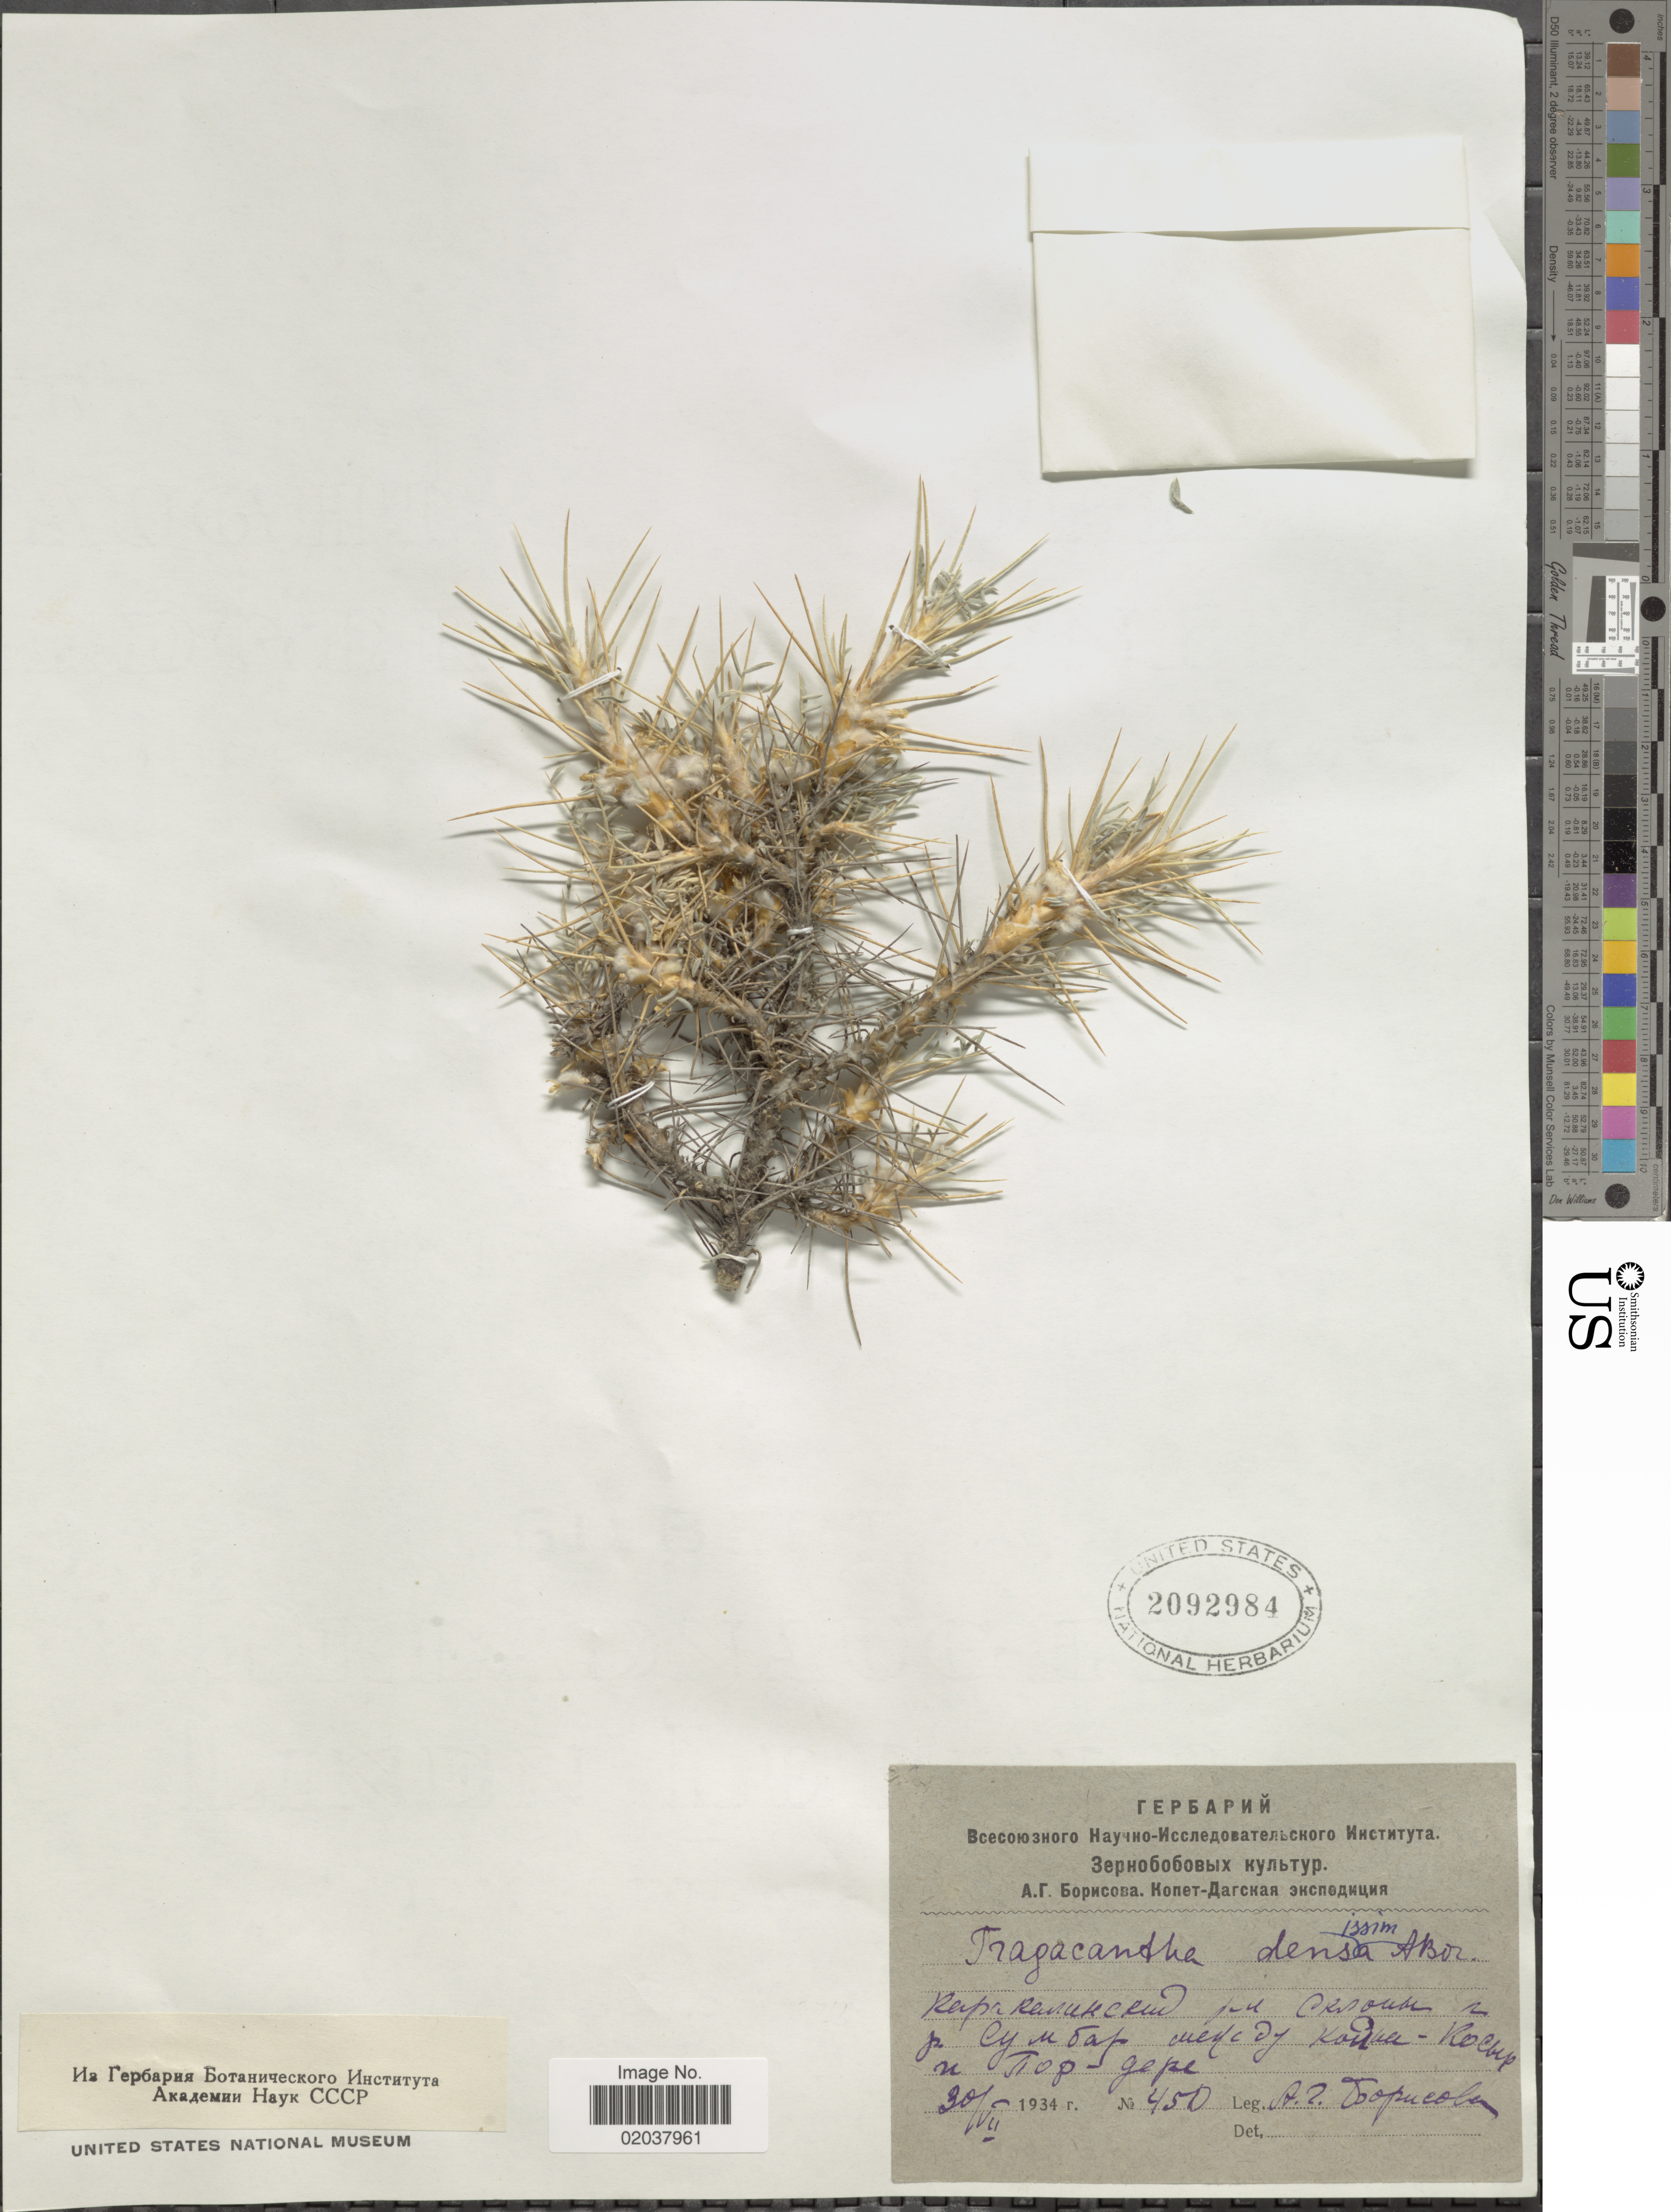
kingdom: Plantae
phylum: Tracheophyta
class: Magnoliopsida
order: Fabales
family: Fabaceae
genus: Astragalus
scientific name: Astragalus densissimus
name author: Boriss.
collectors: A. Borisova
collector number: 450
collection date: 1934-07-30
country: Turkmenistan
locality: Kopet Dag Mountain Range, Sumbar River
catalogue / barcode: US 2092984